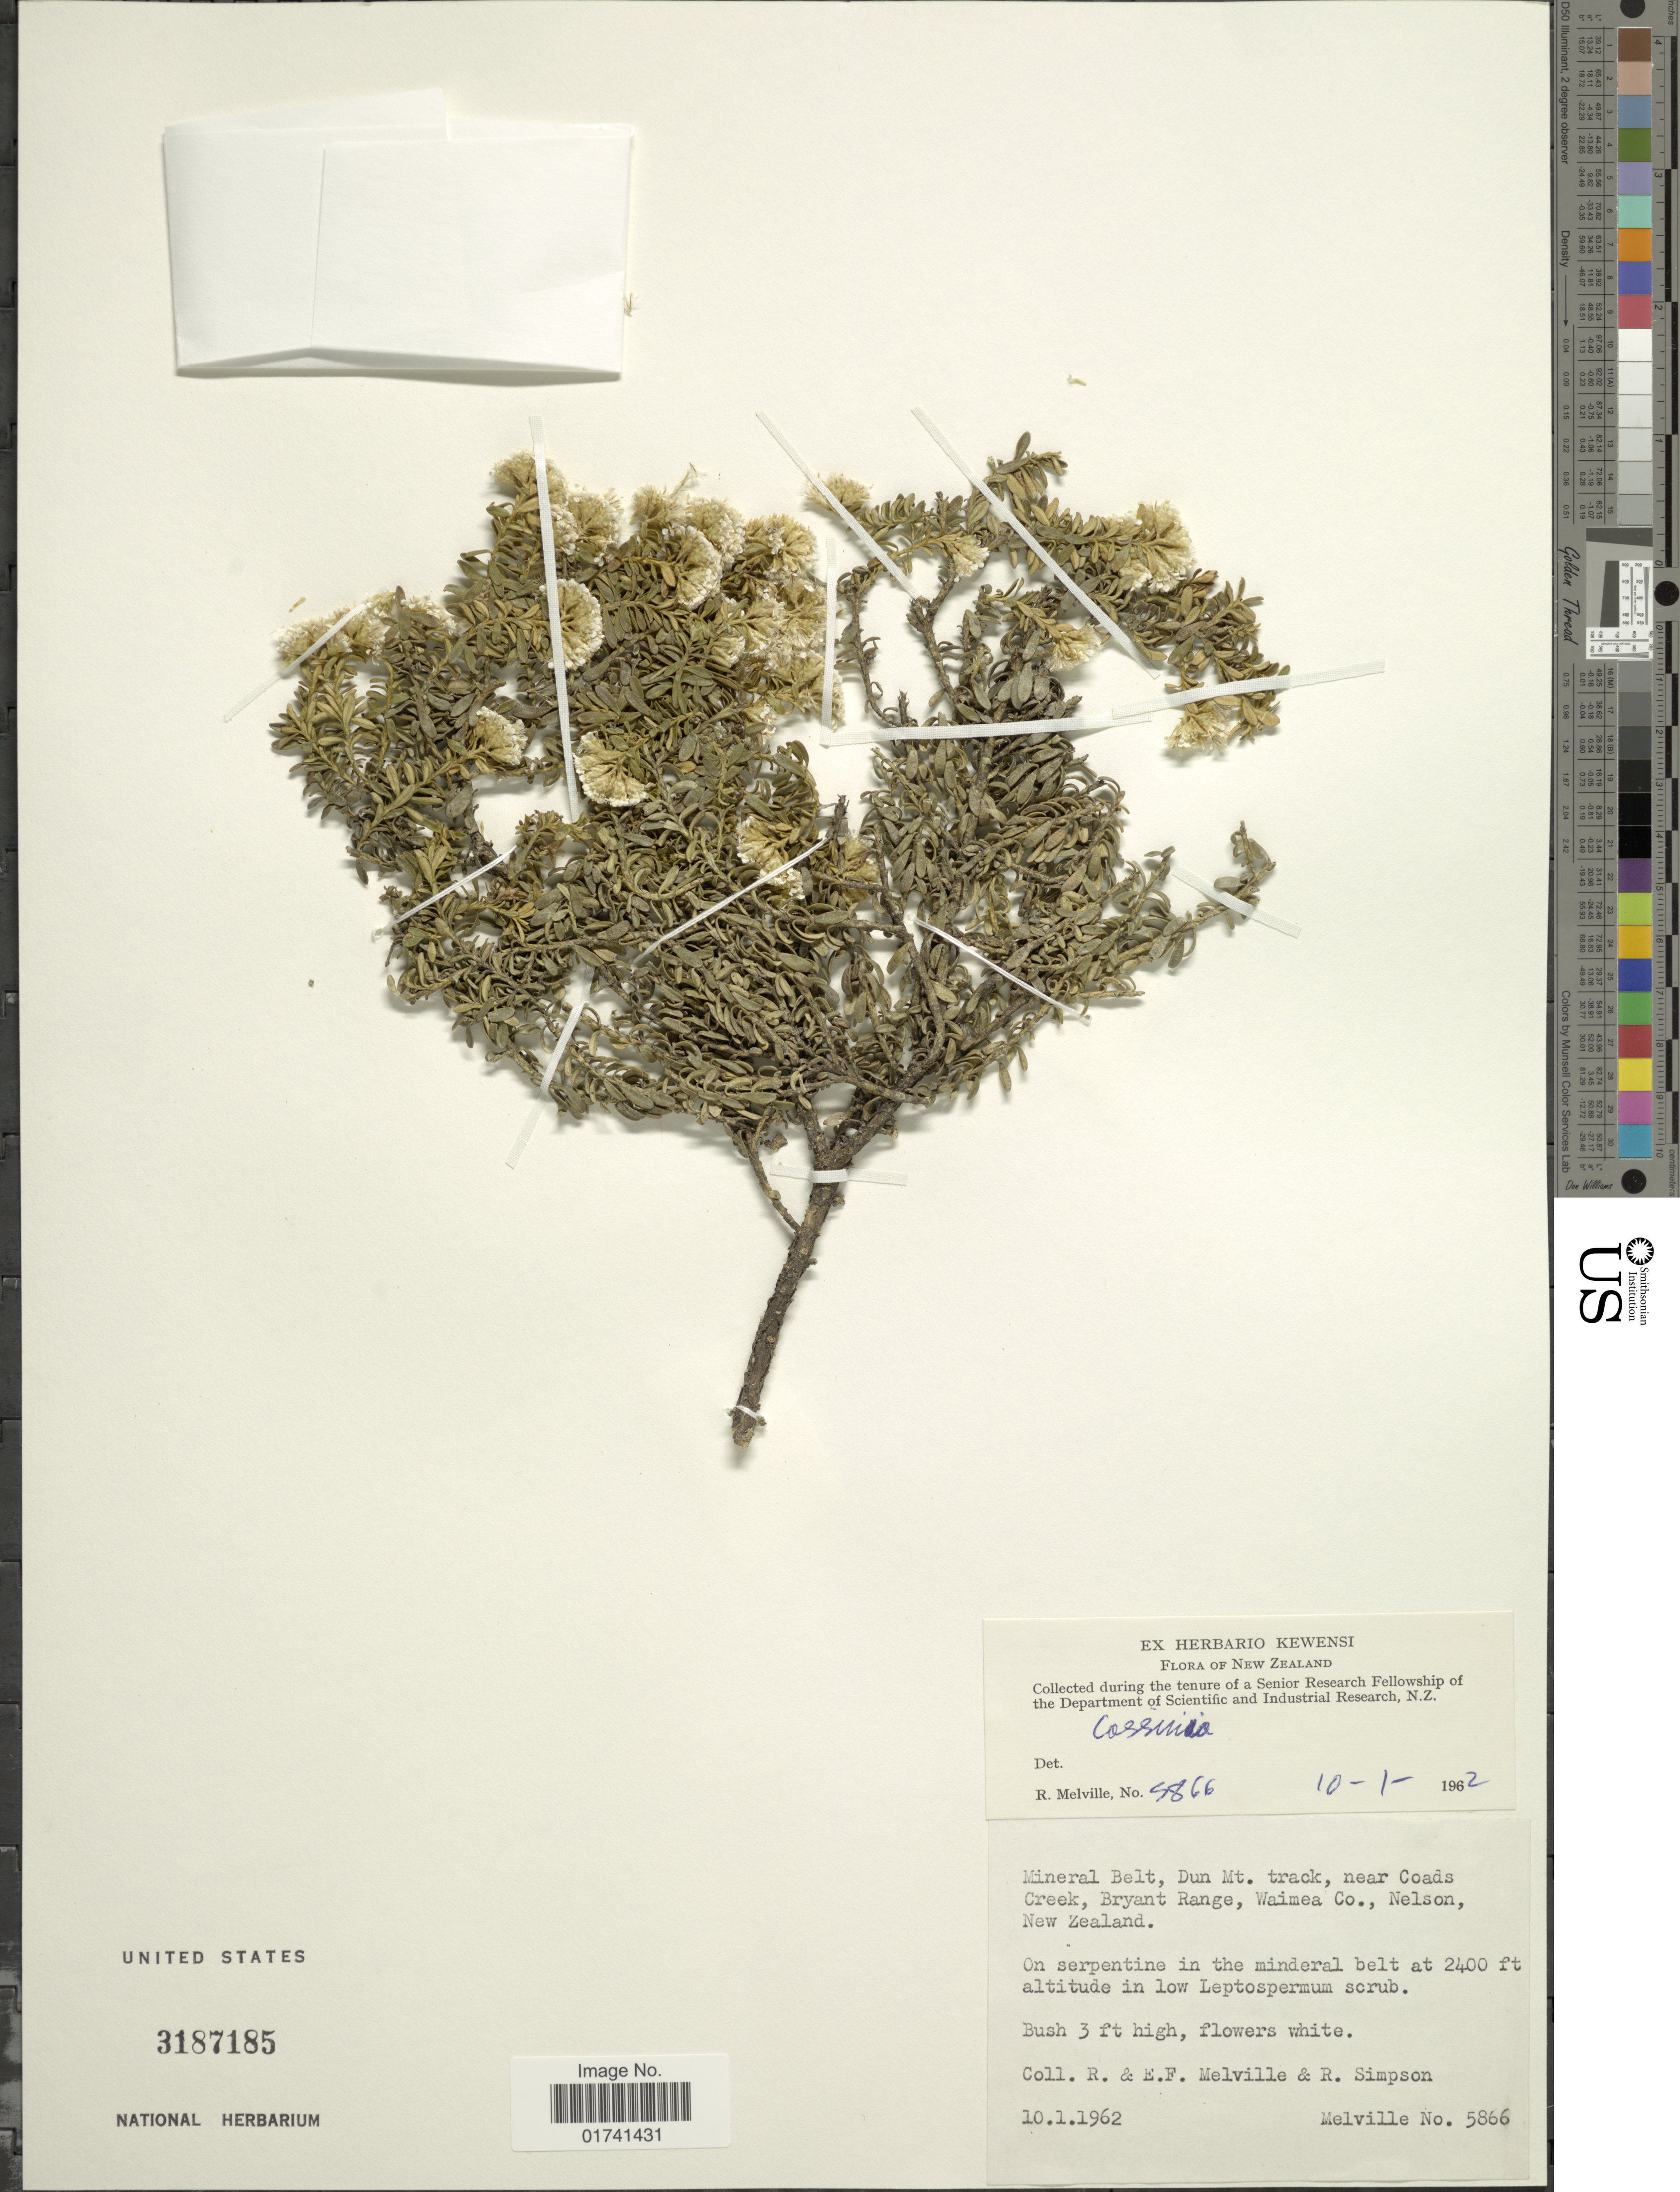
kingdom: Plantae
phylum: Tracheophyta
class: Magnoliopsida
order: Asterales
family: Asteraceae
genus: Cassinia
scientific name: Cassinia sp.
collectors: R. Melville, E. Melville & R. Simpson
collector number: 5866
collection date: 1962-01-10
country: New Zealand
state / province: Nelson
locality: Mineral Belt, Dun Mt. track, near Coads Creek, Bryant Range, Waimea Co.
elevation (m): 732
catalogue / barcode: US 3187185